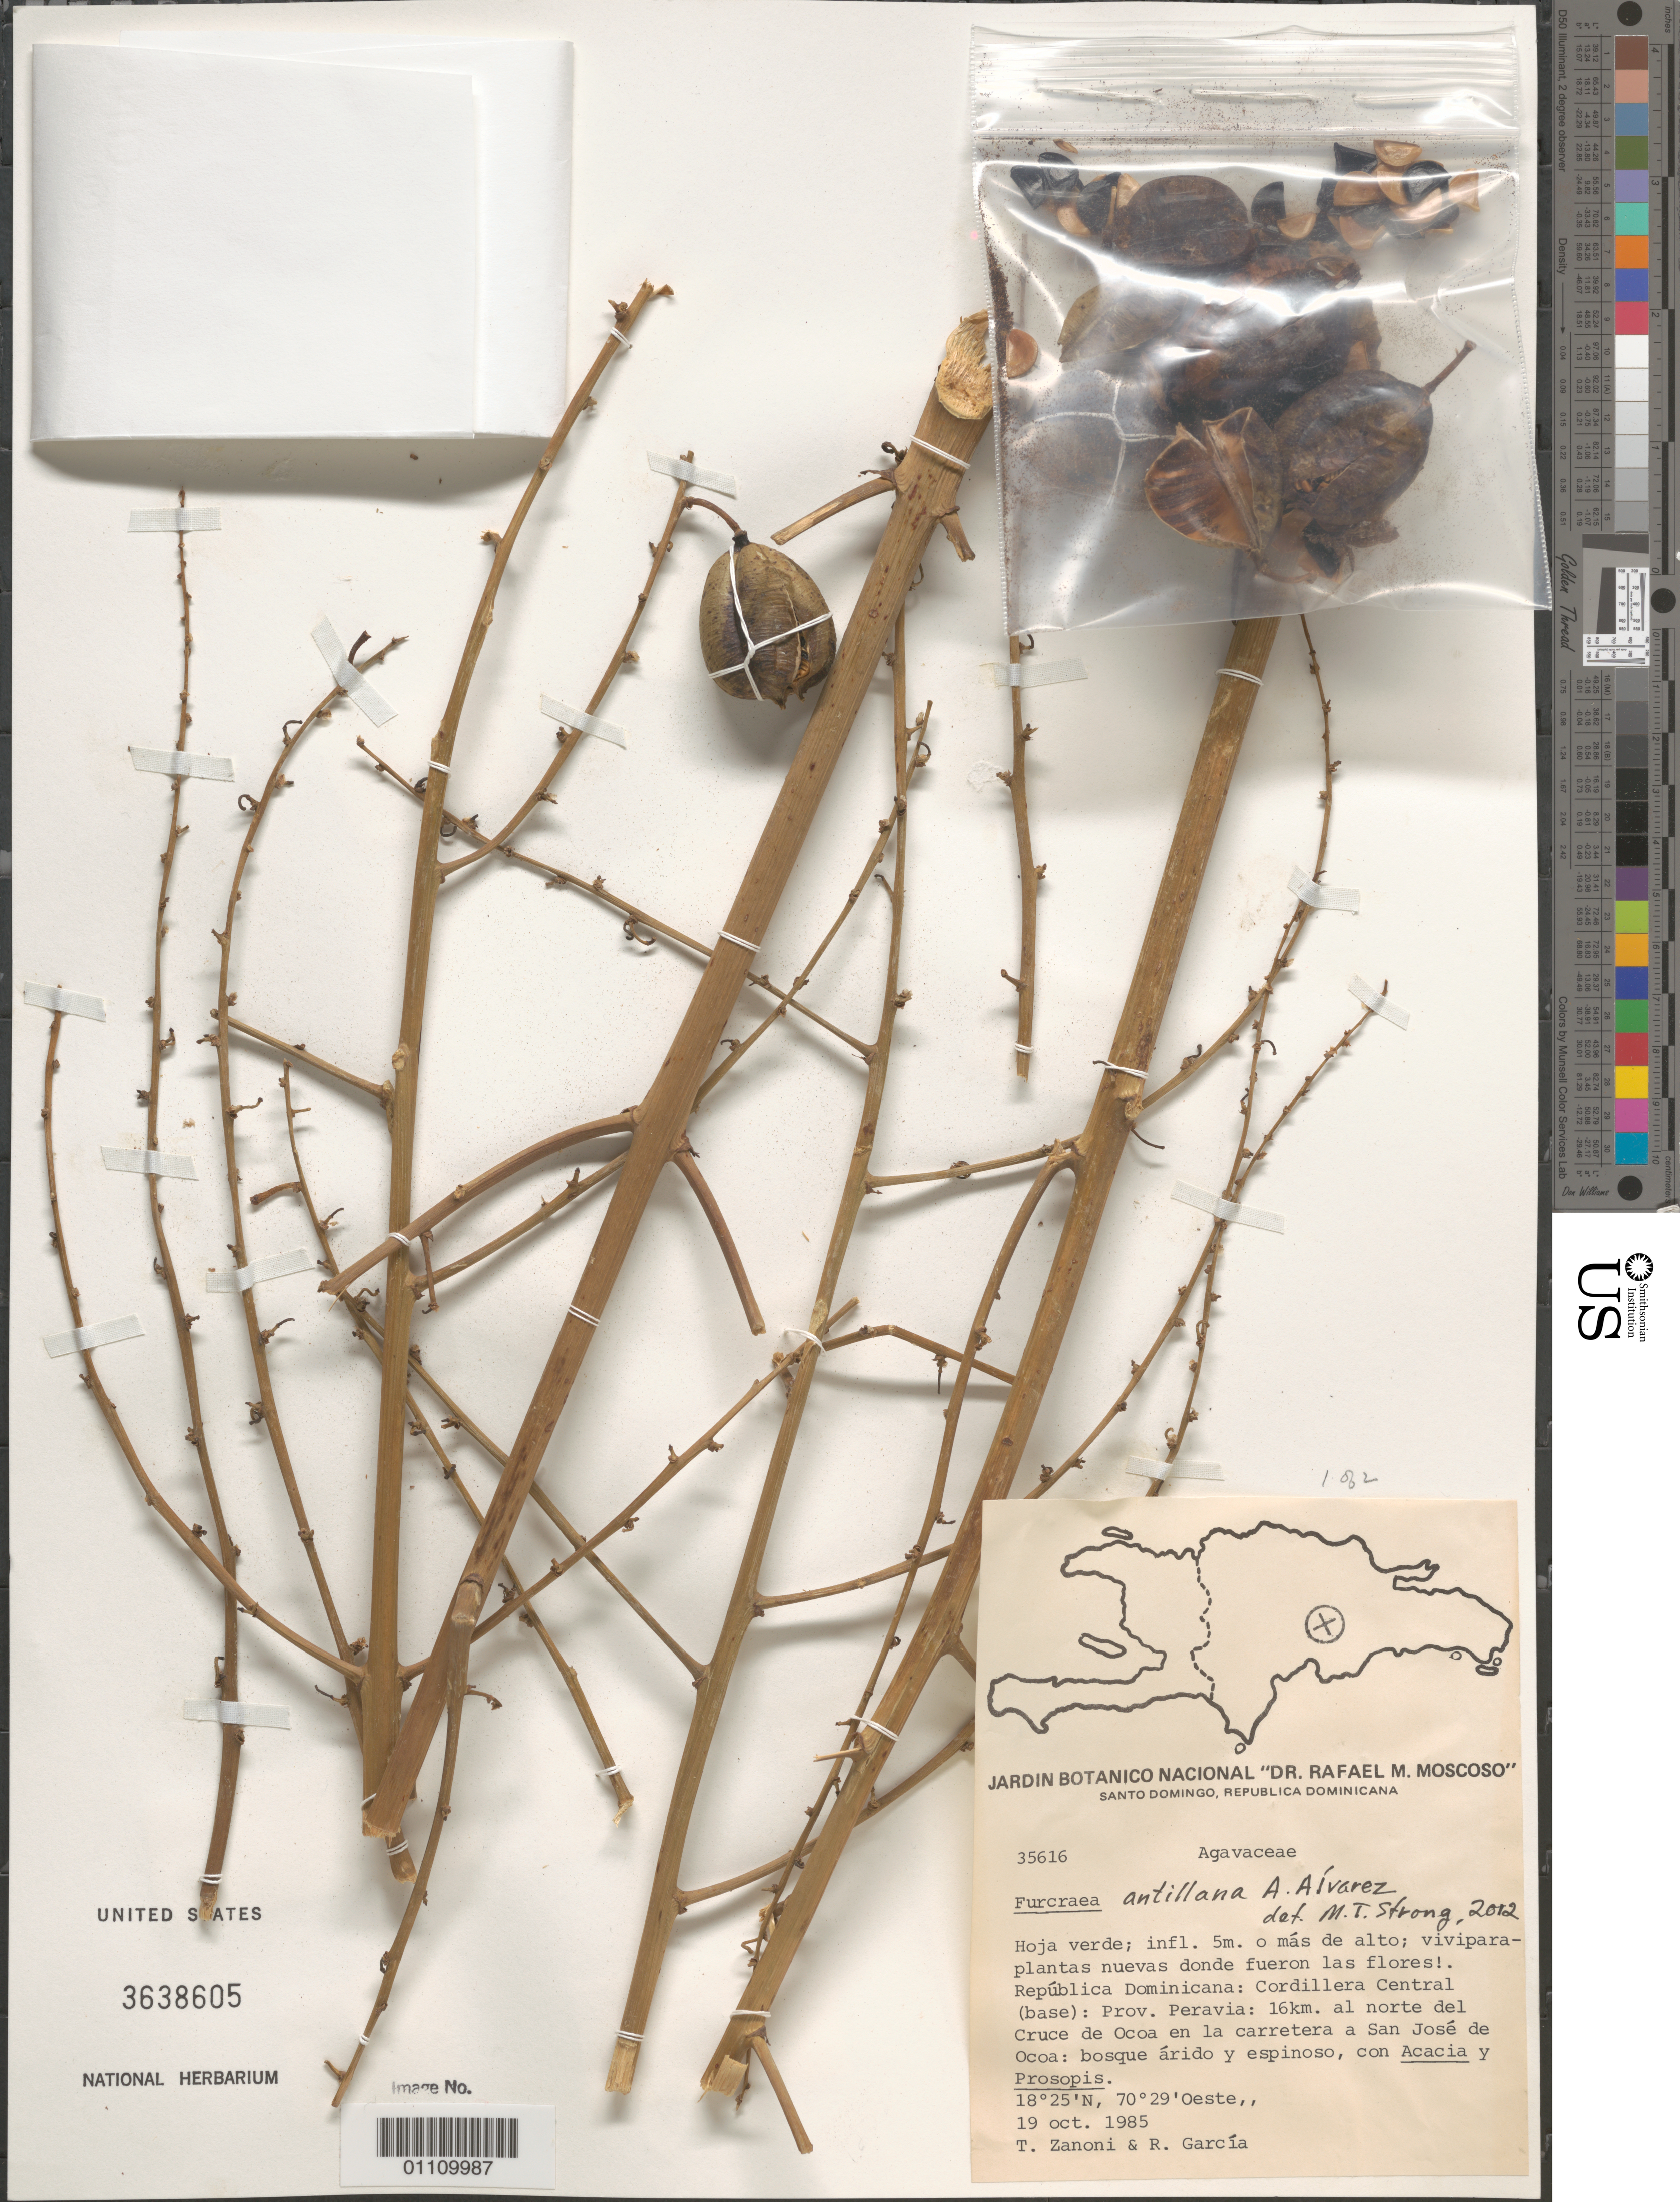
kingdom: Plantae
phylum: Tracheophyta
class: Liliopsida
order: Asparagales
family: Asparagaceae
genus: Furcraea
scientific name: Furcraea antillana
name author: A. Alvarez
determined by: Strong, M. T., (US), Smithsonian Institution - National Museum of Natural History (UNITED STATES)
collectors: T. A. Zanoni & R. G. García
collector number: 35616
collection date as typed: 19 Oct 1985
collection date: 1985-10-19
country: Dominican Republic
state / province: Peravia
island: Hispaniola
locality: Cordillera Central (base), 16 km al norte del Cruce de Ocoa en la carretera a San José de Ocoa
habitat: Bosque árido y espinoso, con Acacia y Prosopis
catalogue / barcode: US 3638605